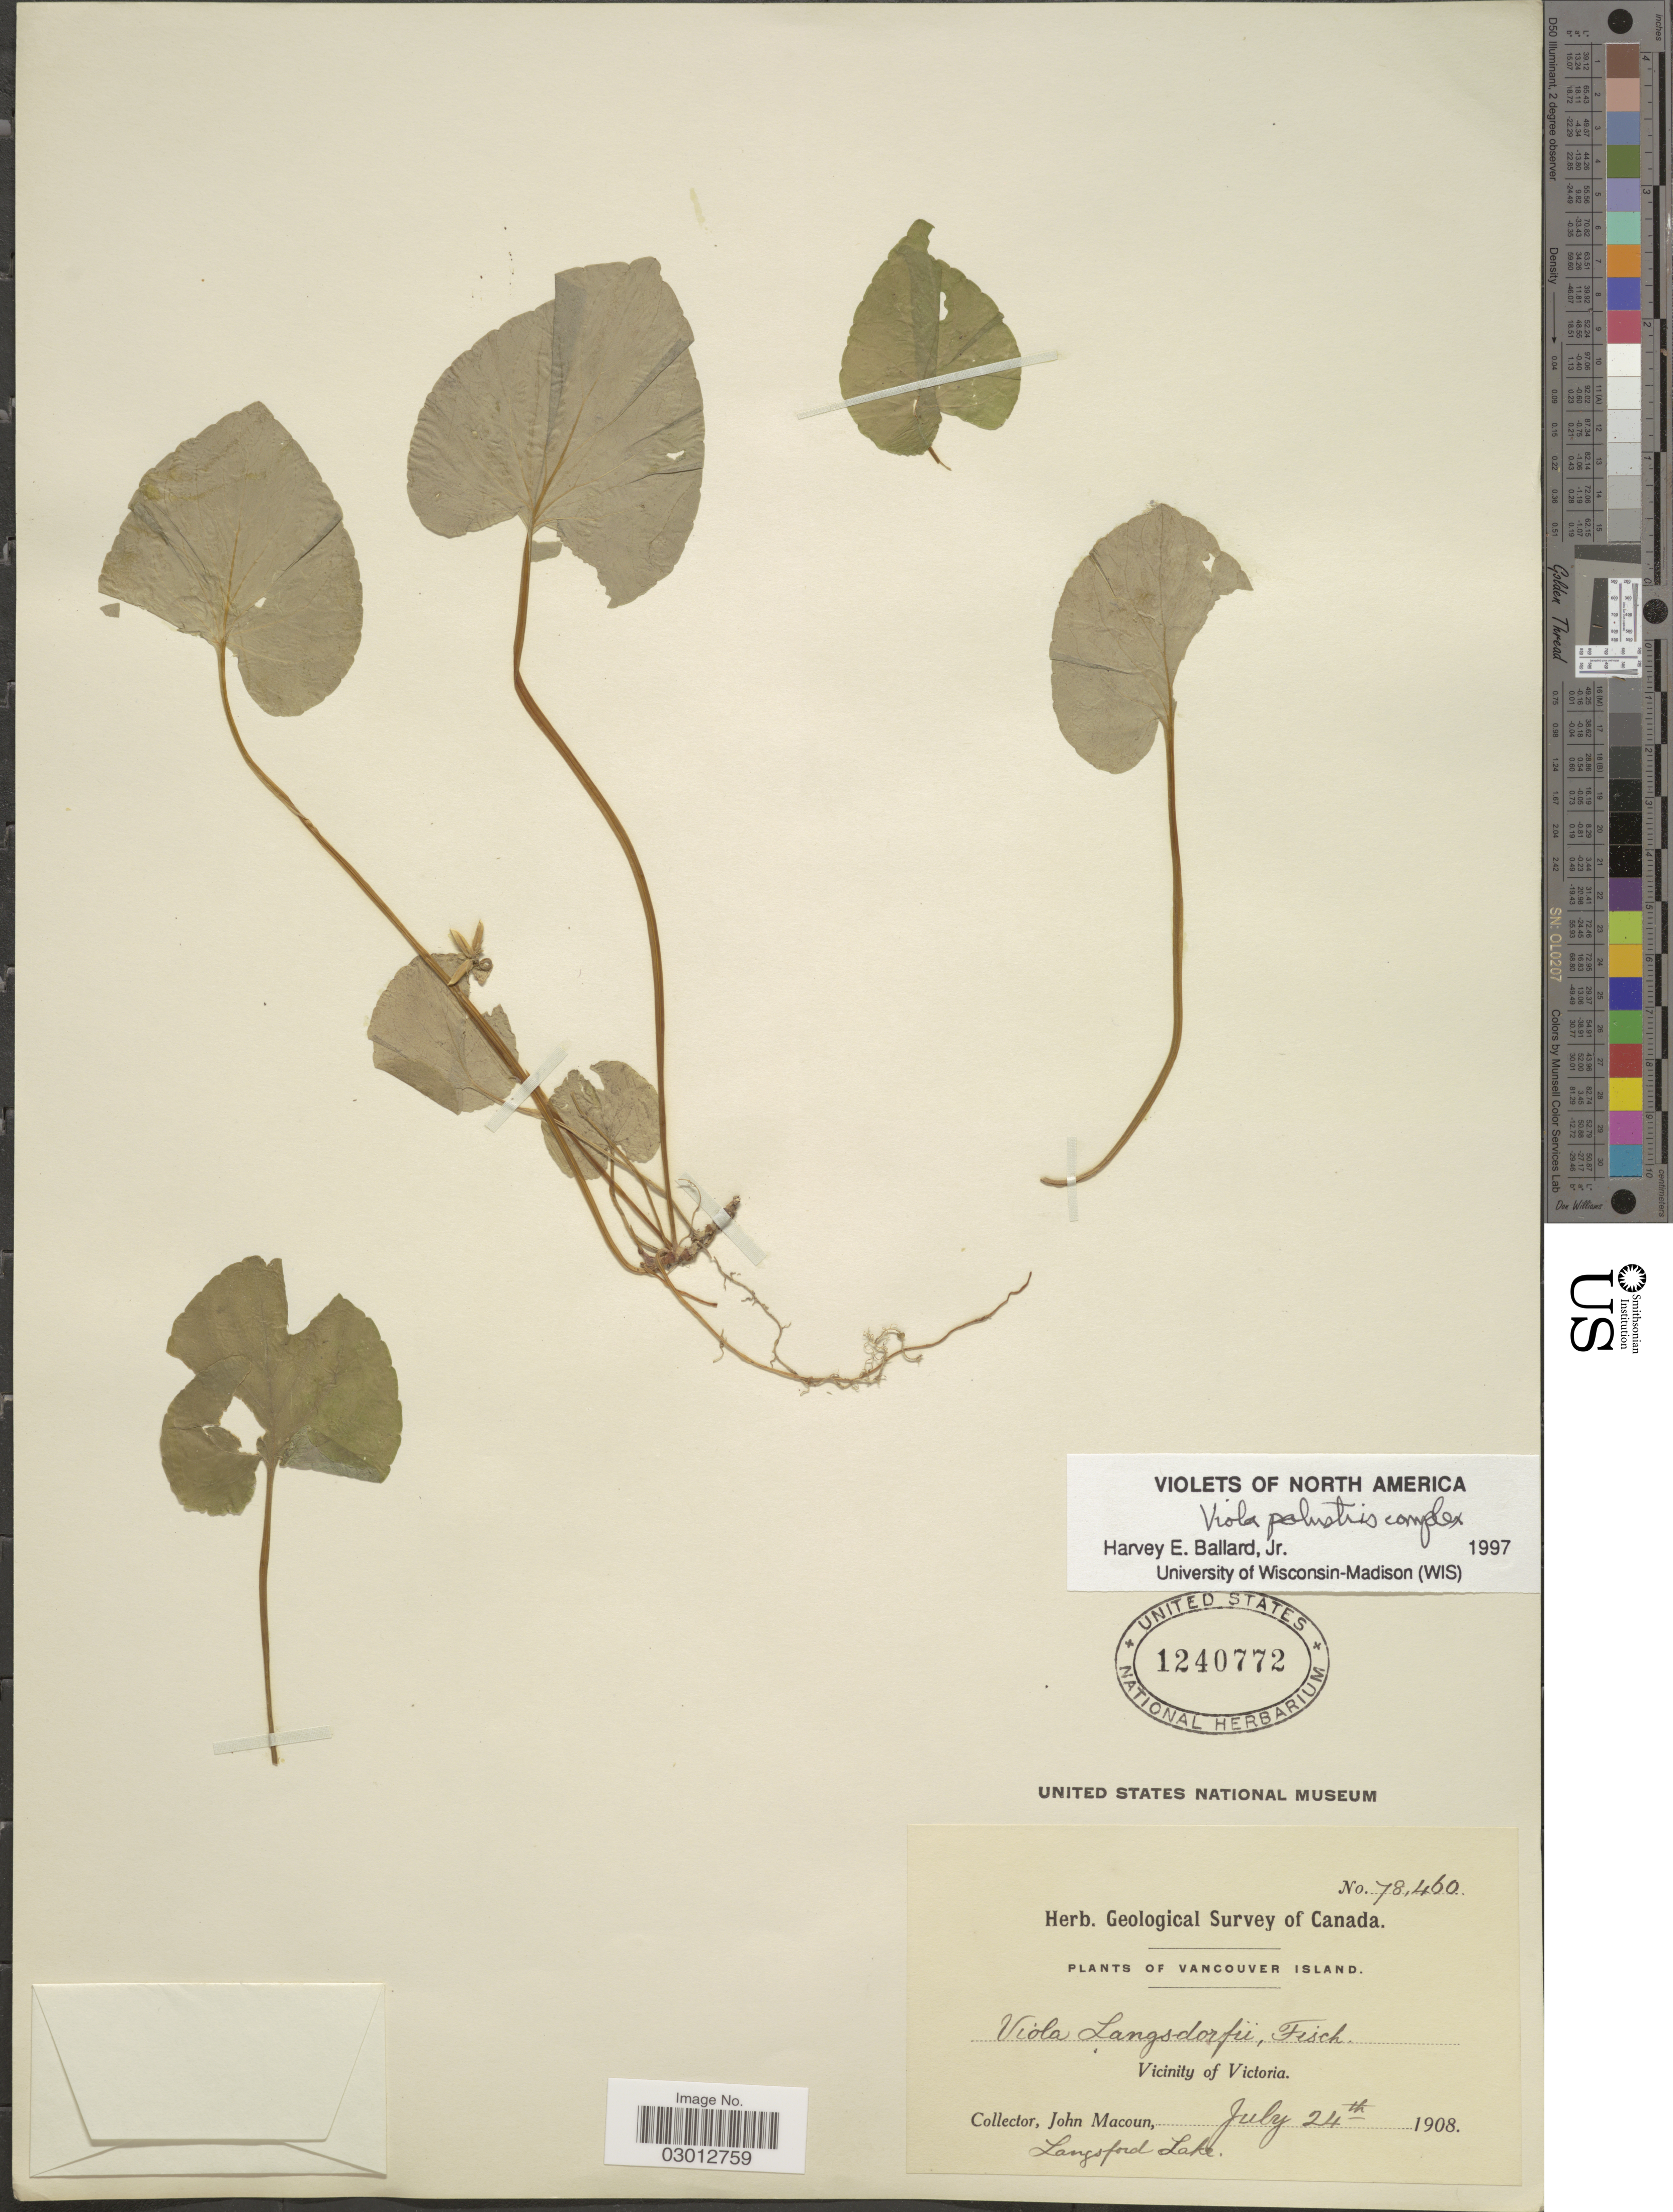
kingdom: Plantae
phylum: Tracheophyta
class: Magnoliopsida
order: Malpighiales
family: Violaceae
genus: Viola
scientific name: Viola palustris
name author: L.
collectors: J. Macoun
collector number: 78460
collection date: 1908-07-24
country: Canada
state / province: British Columbia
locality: Vancouver Island. Vicinity of Victoria. Langsford Lake.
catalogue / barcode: US 1240772